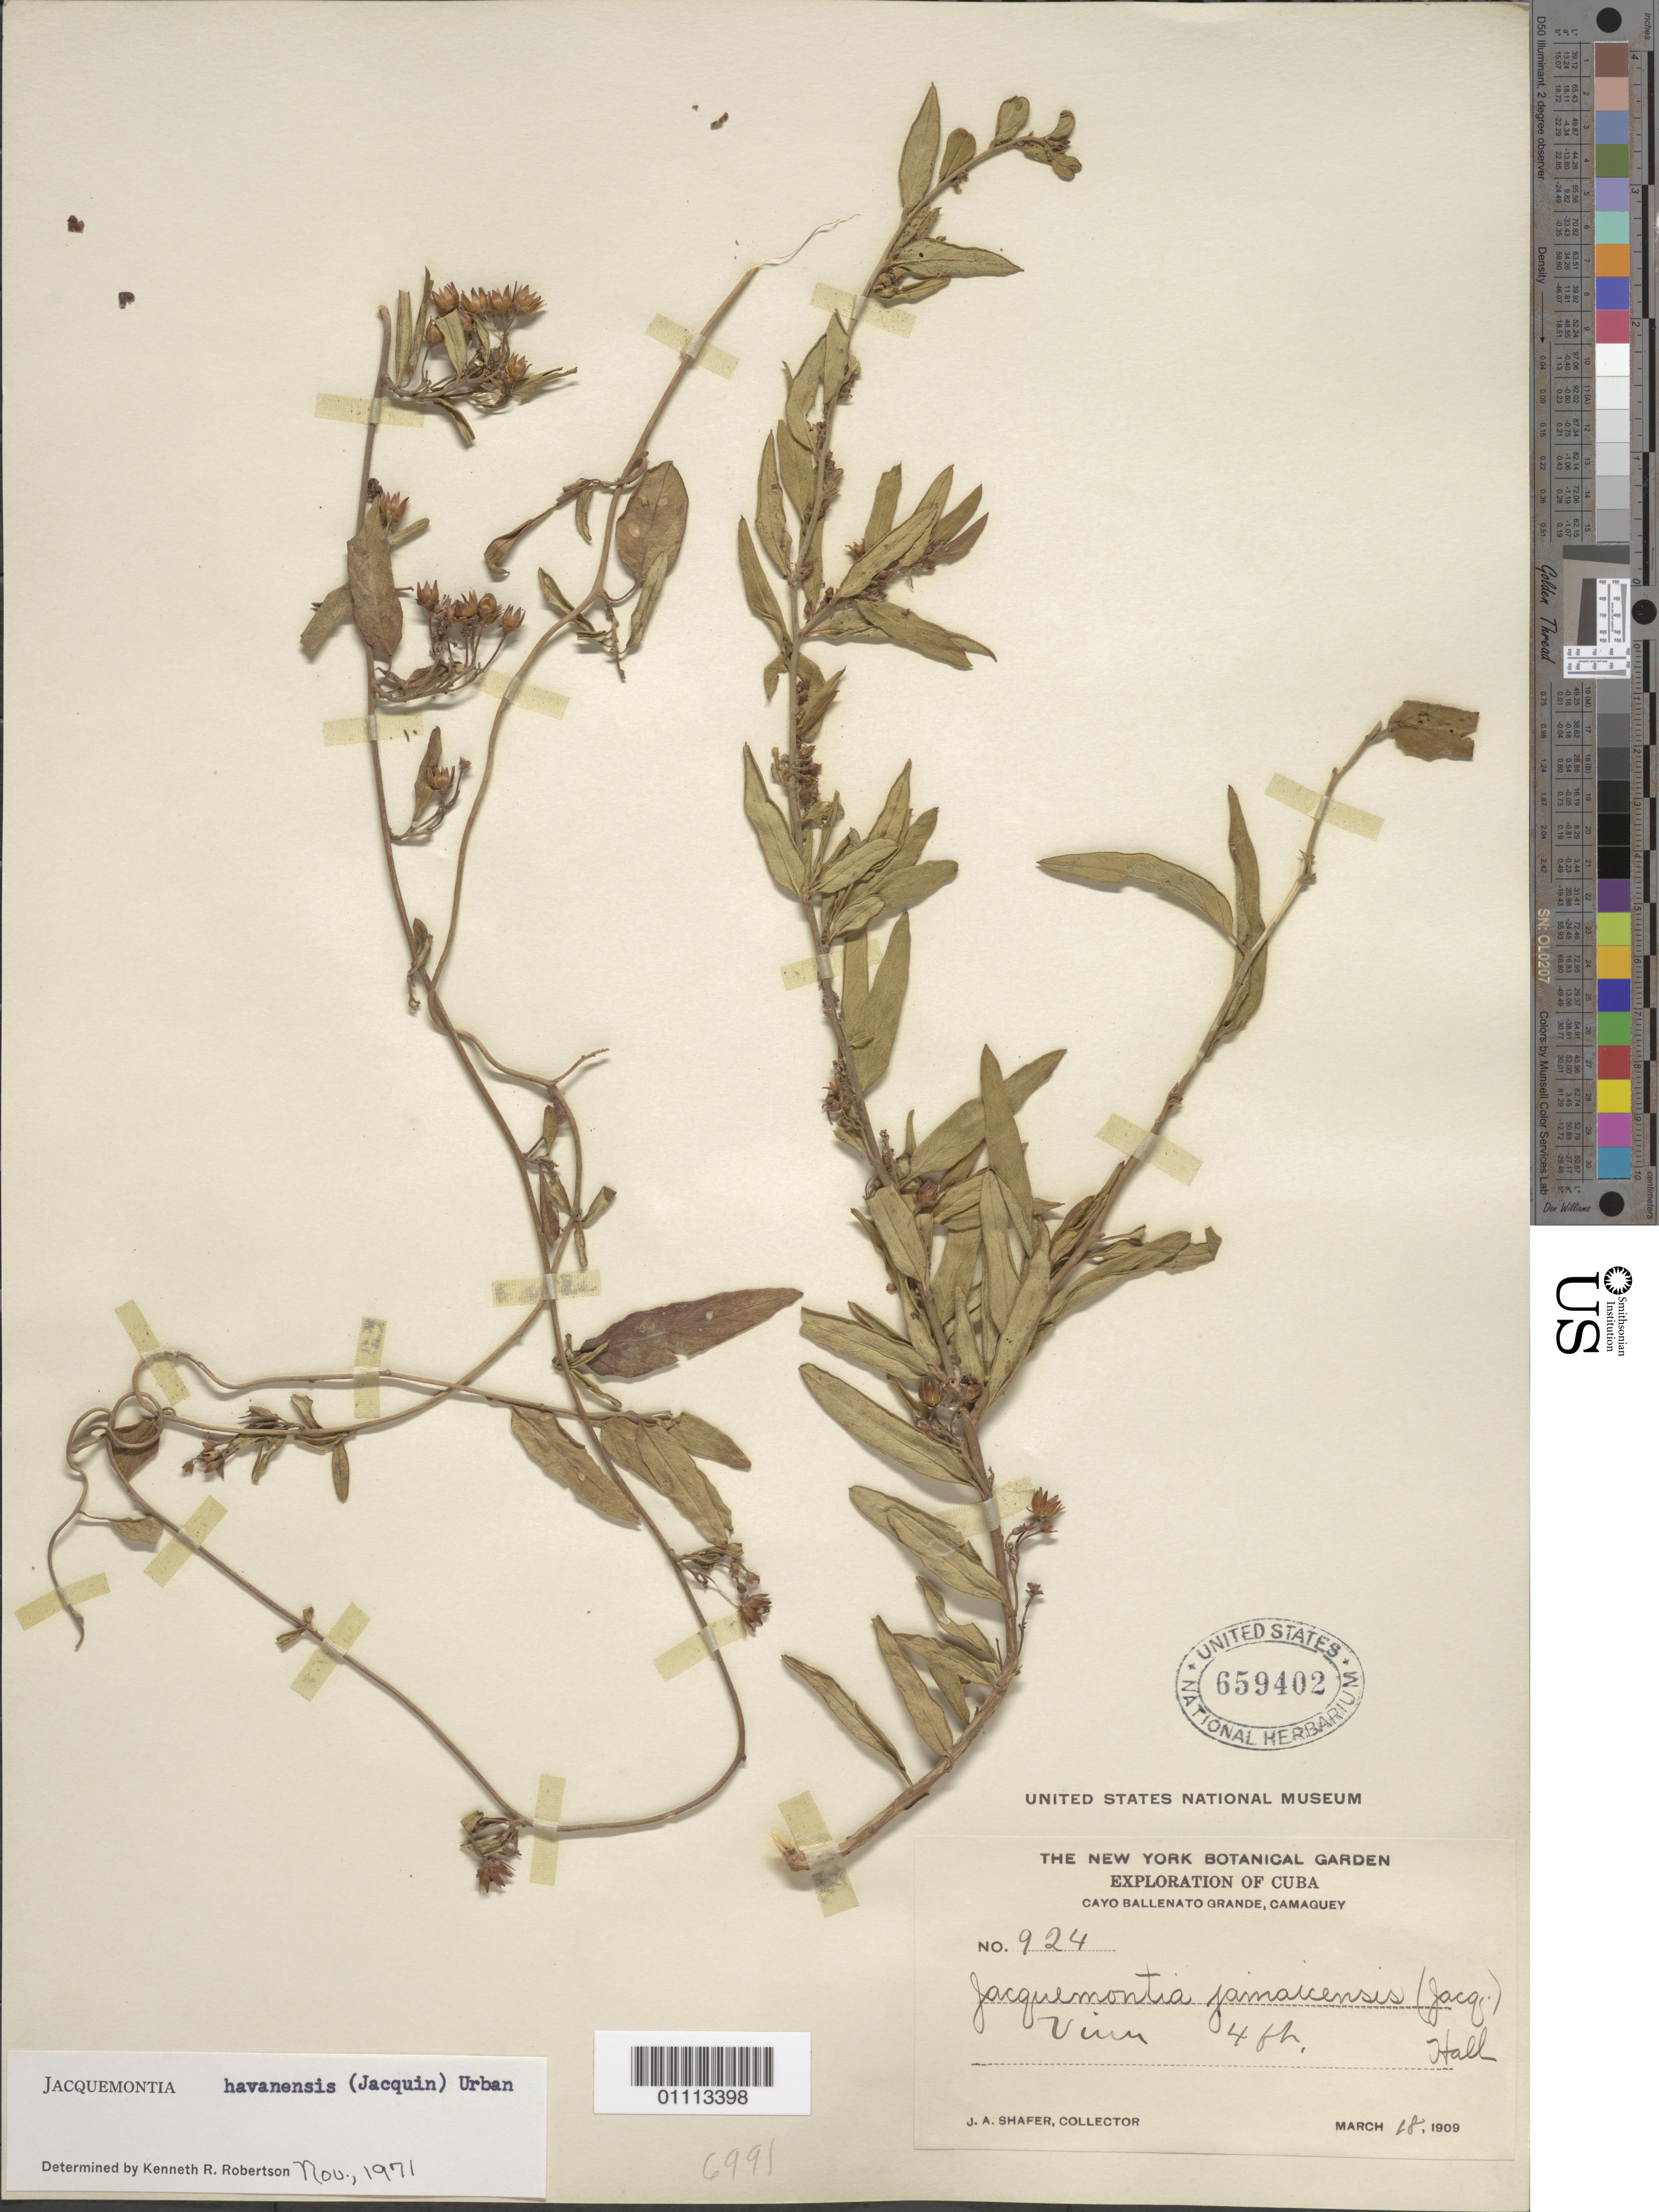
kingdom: Plantae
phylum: Tracheophyta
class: Magnoliopsida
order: Solanales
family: Convolvulaceae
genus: Jacquemontia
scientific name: Jacquemontia havanensis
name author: (Jacq.) Urb.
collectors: J. A. Shafer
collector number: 924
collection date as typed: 18 Mar 1909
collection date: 1909-03-18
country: Cuba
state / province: Camagüey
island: Cuba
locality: Cayo Ballenato Grande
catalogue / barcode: US 659402